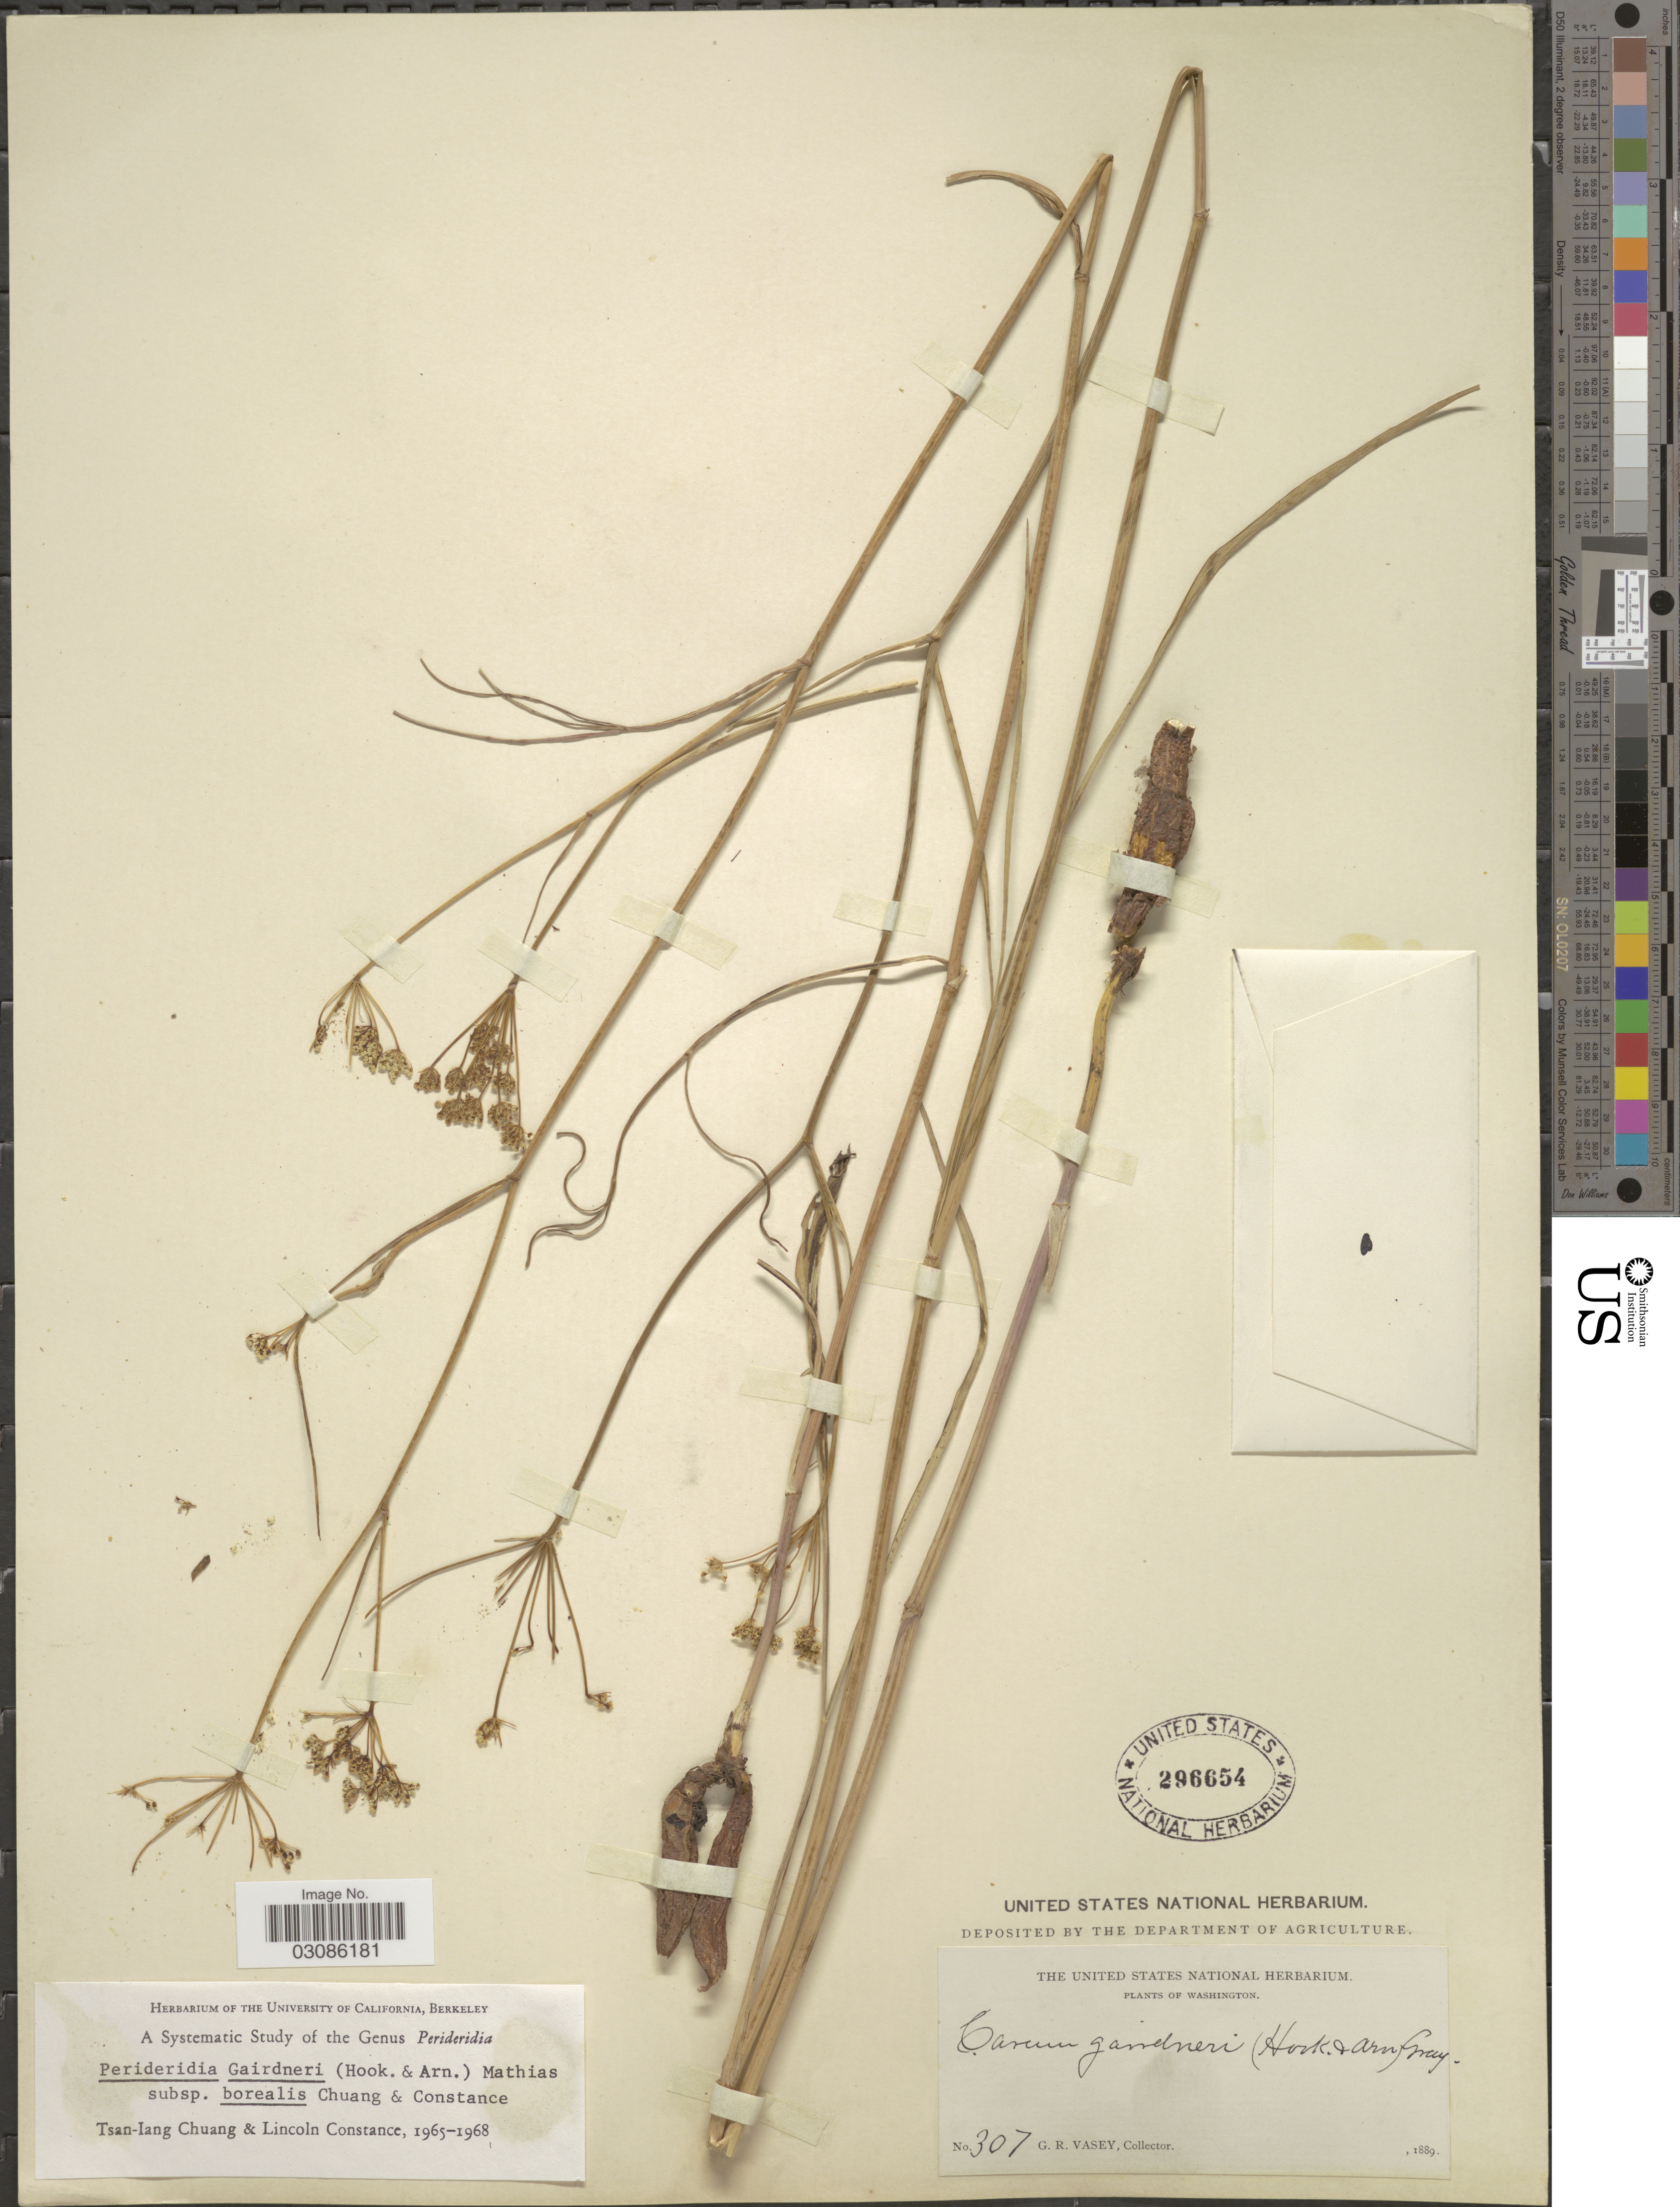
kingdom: Plantae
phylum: Tracheophyta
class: Magnoliopsida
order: Apiales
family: Apiaceae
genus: Perideridia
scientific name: Perideridia gairdneri subsp. borealis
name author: T.I. Chuang & Constance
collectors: G. R. Vasey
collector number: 307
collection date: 1889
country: United States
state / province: Washington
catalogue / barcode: US 296654